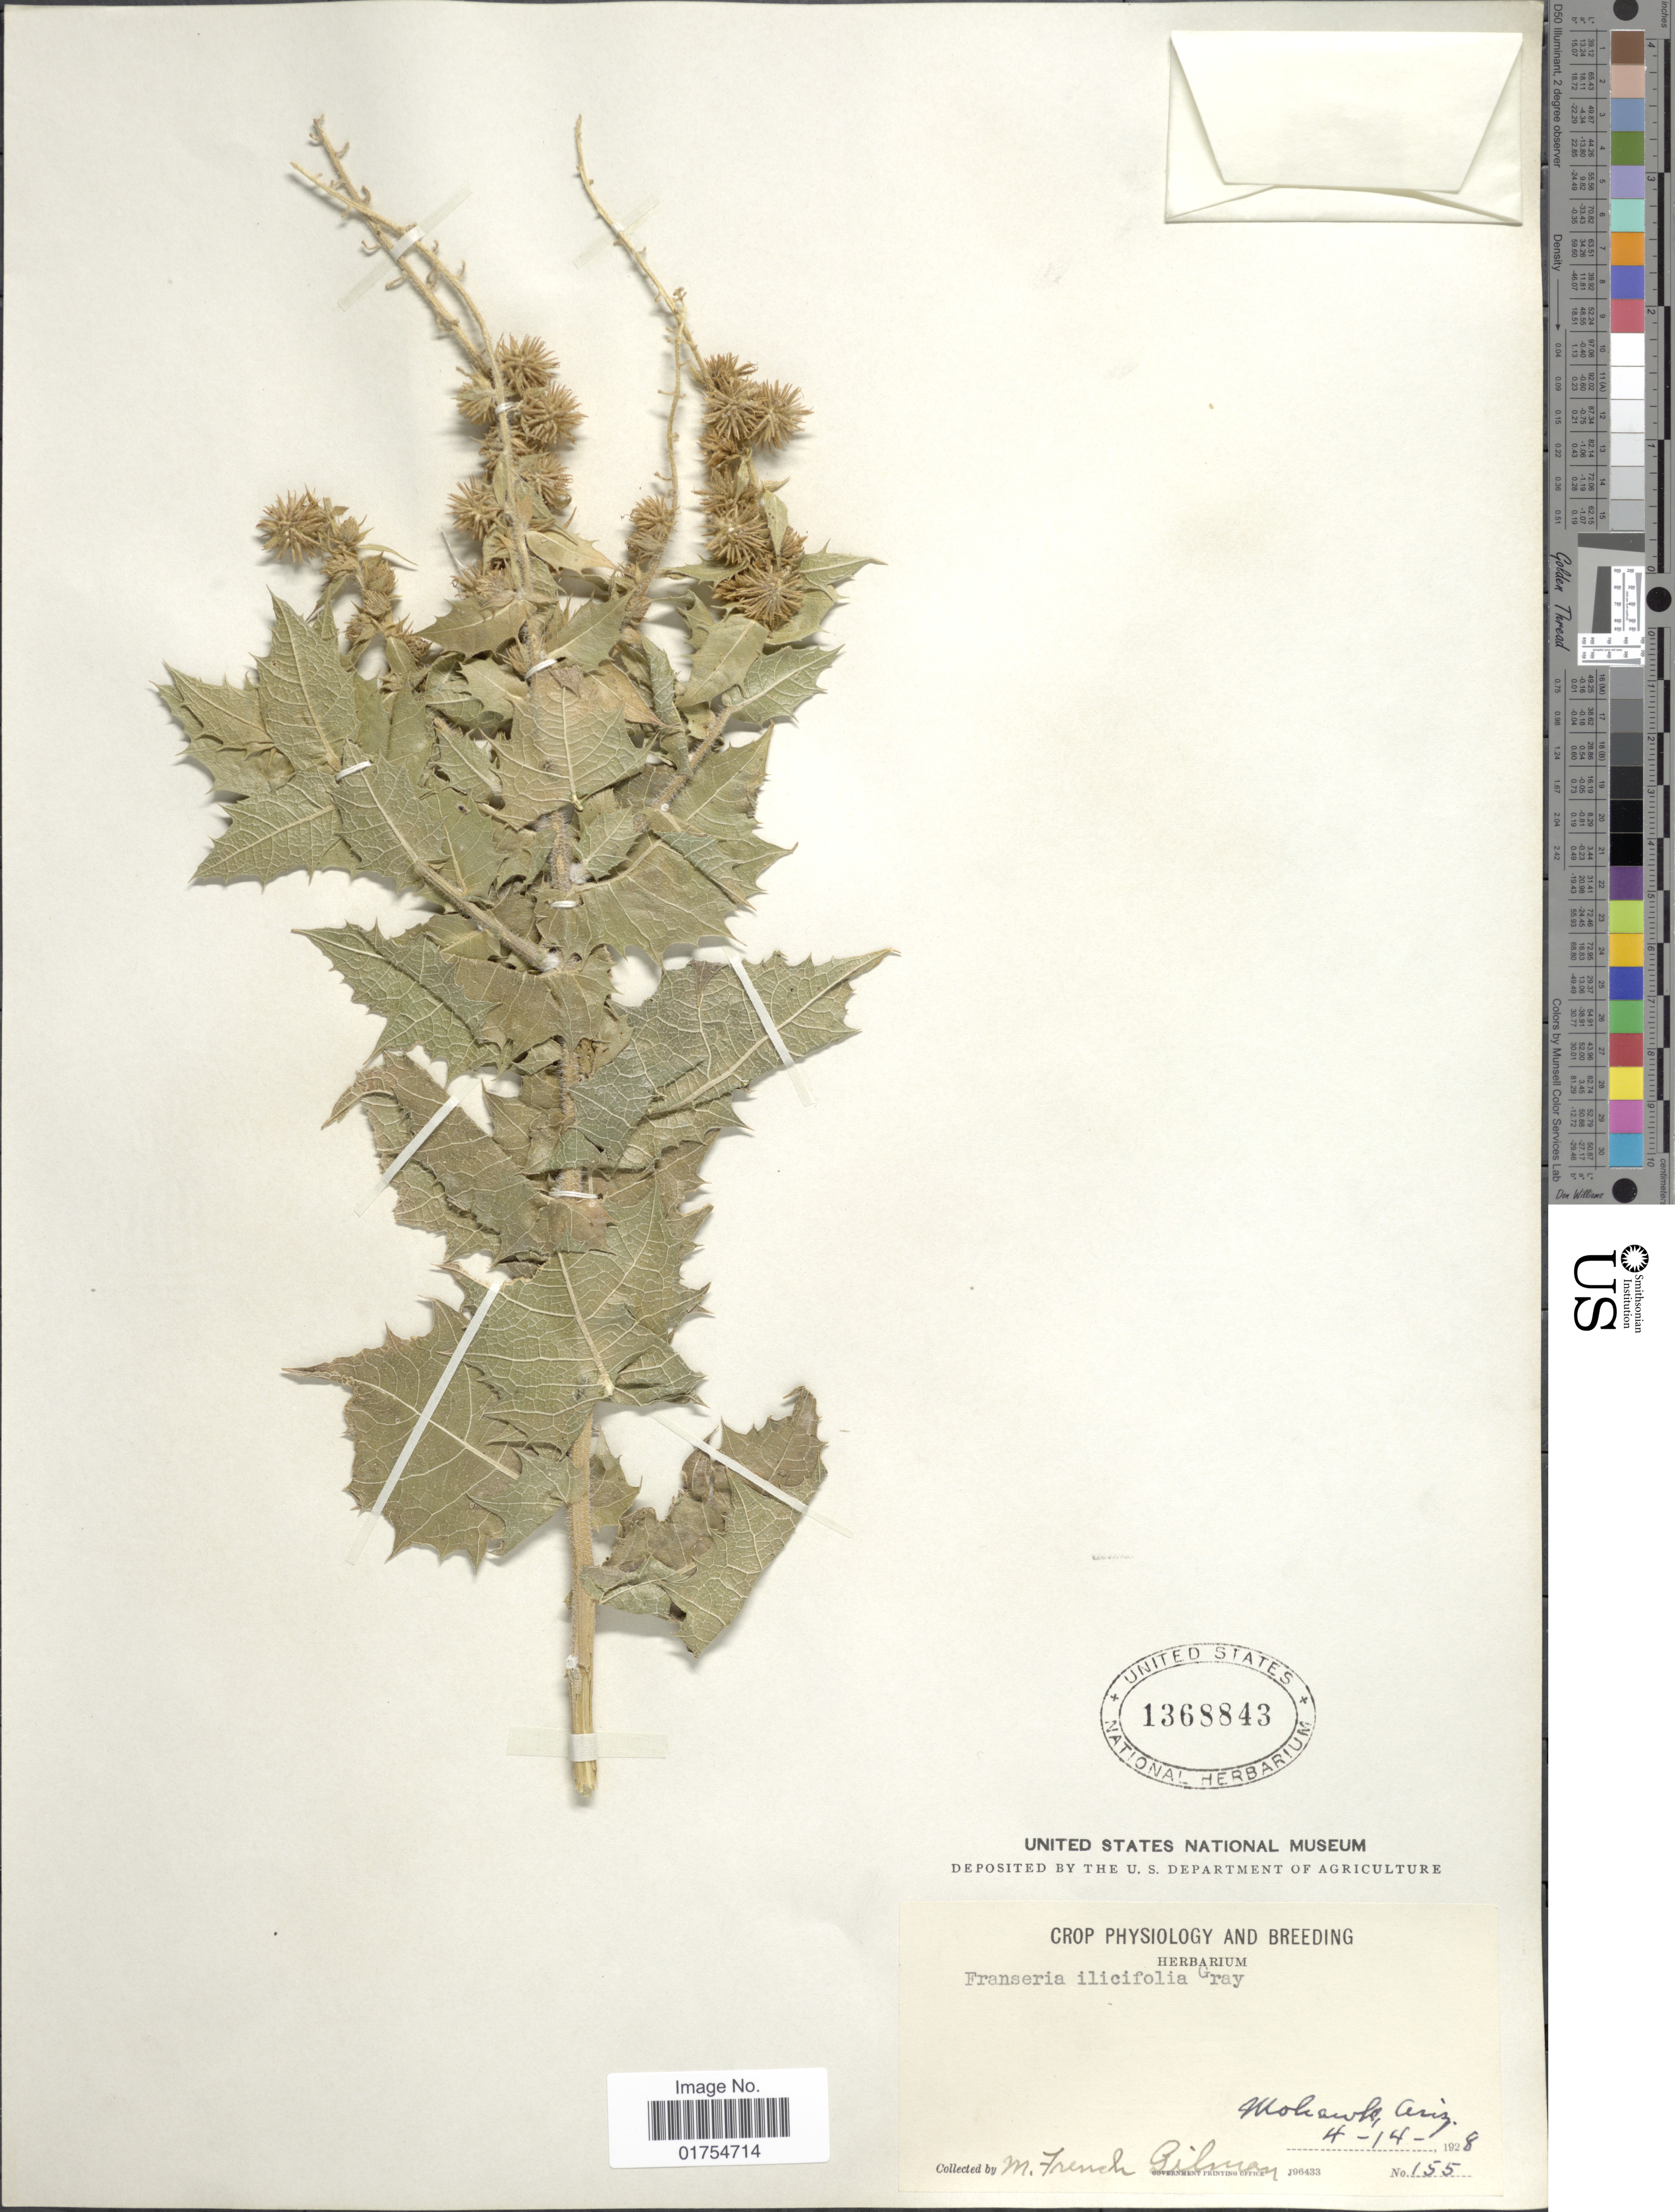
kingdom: Plantae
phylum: Tracheophyta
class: Magnoliopsida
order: Asterales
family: Asteraceae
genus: Franseria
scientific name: Franseria ilicifolia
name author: A. Gray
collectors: M. F. Gilman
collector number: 155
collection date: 1928-04-14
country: United States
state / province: Arizona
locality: Mohawk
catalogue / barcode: US 1368843